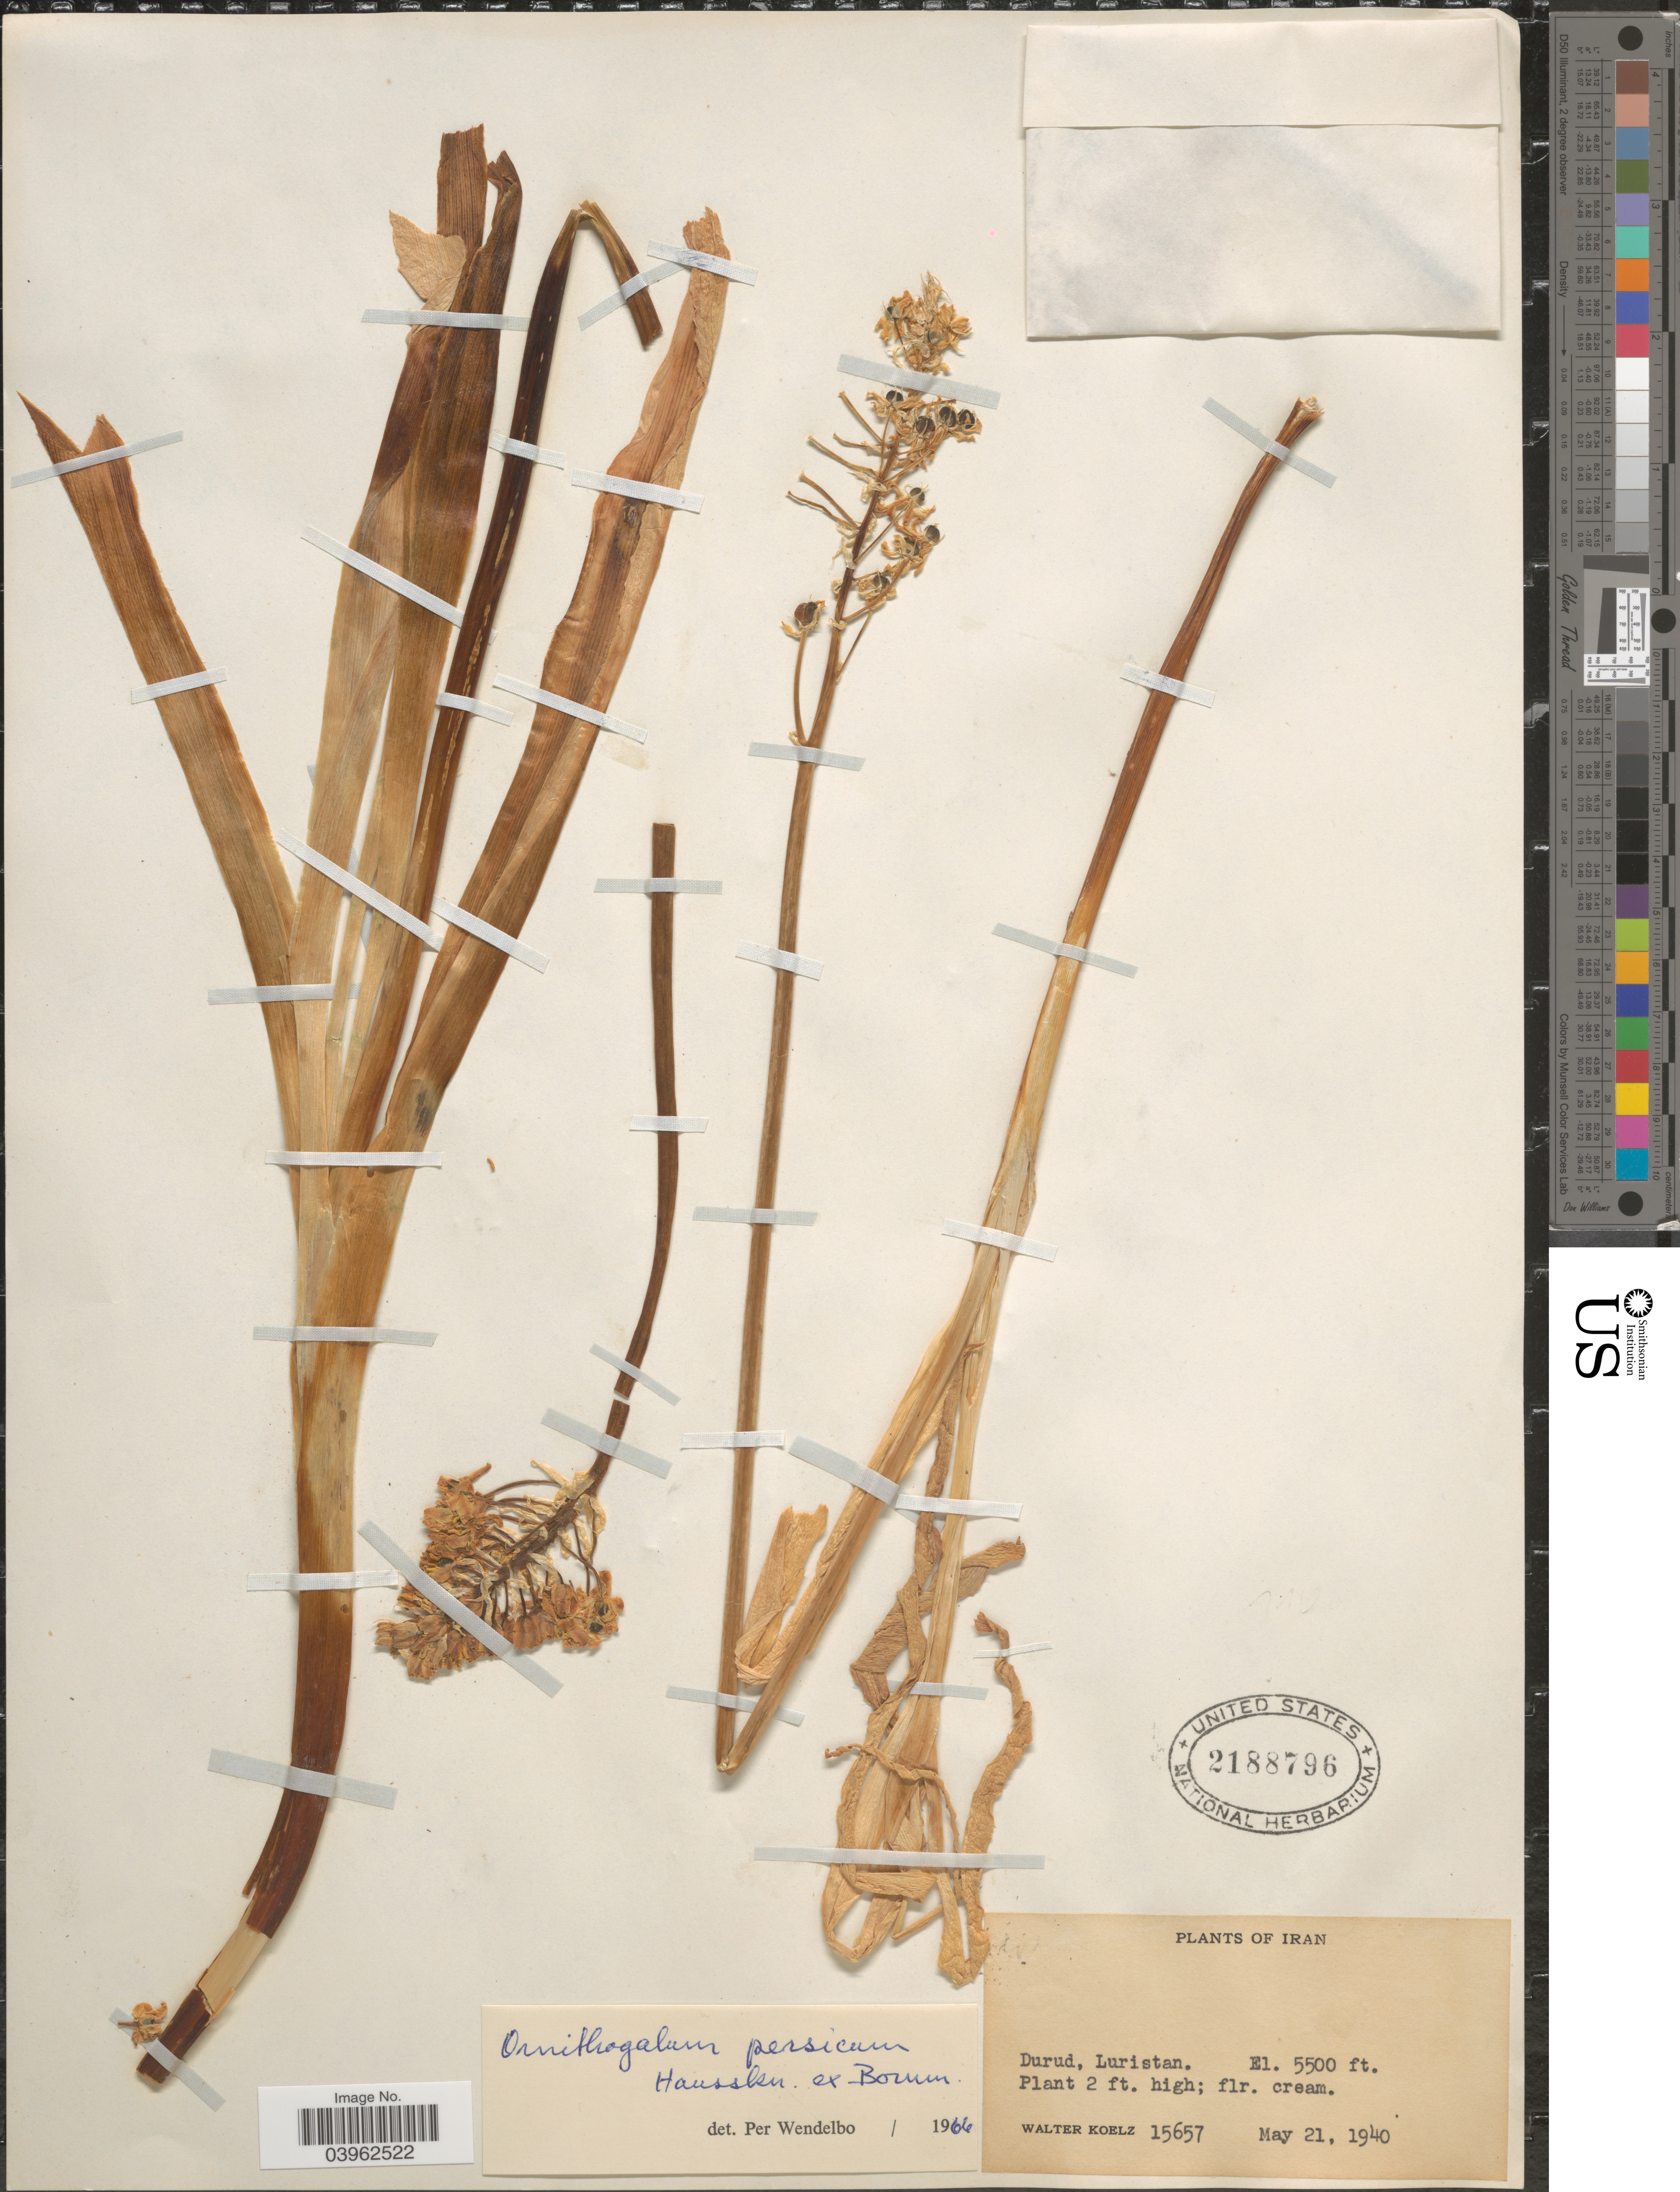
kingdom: Plantae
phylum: Tracheophyta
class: Liliopsida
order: Asparagales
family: Asparagaceae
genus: Ornithogalum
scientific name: Ornithogalum persicum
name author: Hausskn. ex Bornm.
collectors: W. N. Koelz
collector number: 15657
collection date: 1940-05-21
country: Iran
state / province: Lorestan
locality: Durud, Luristan.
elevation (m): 1676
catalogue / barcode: US 2188796